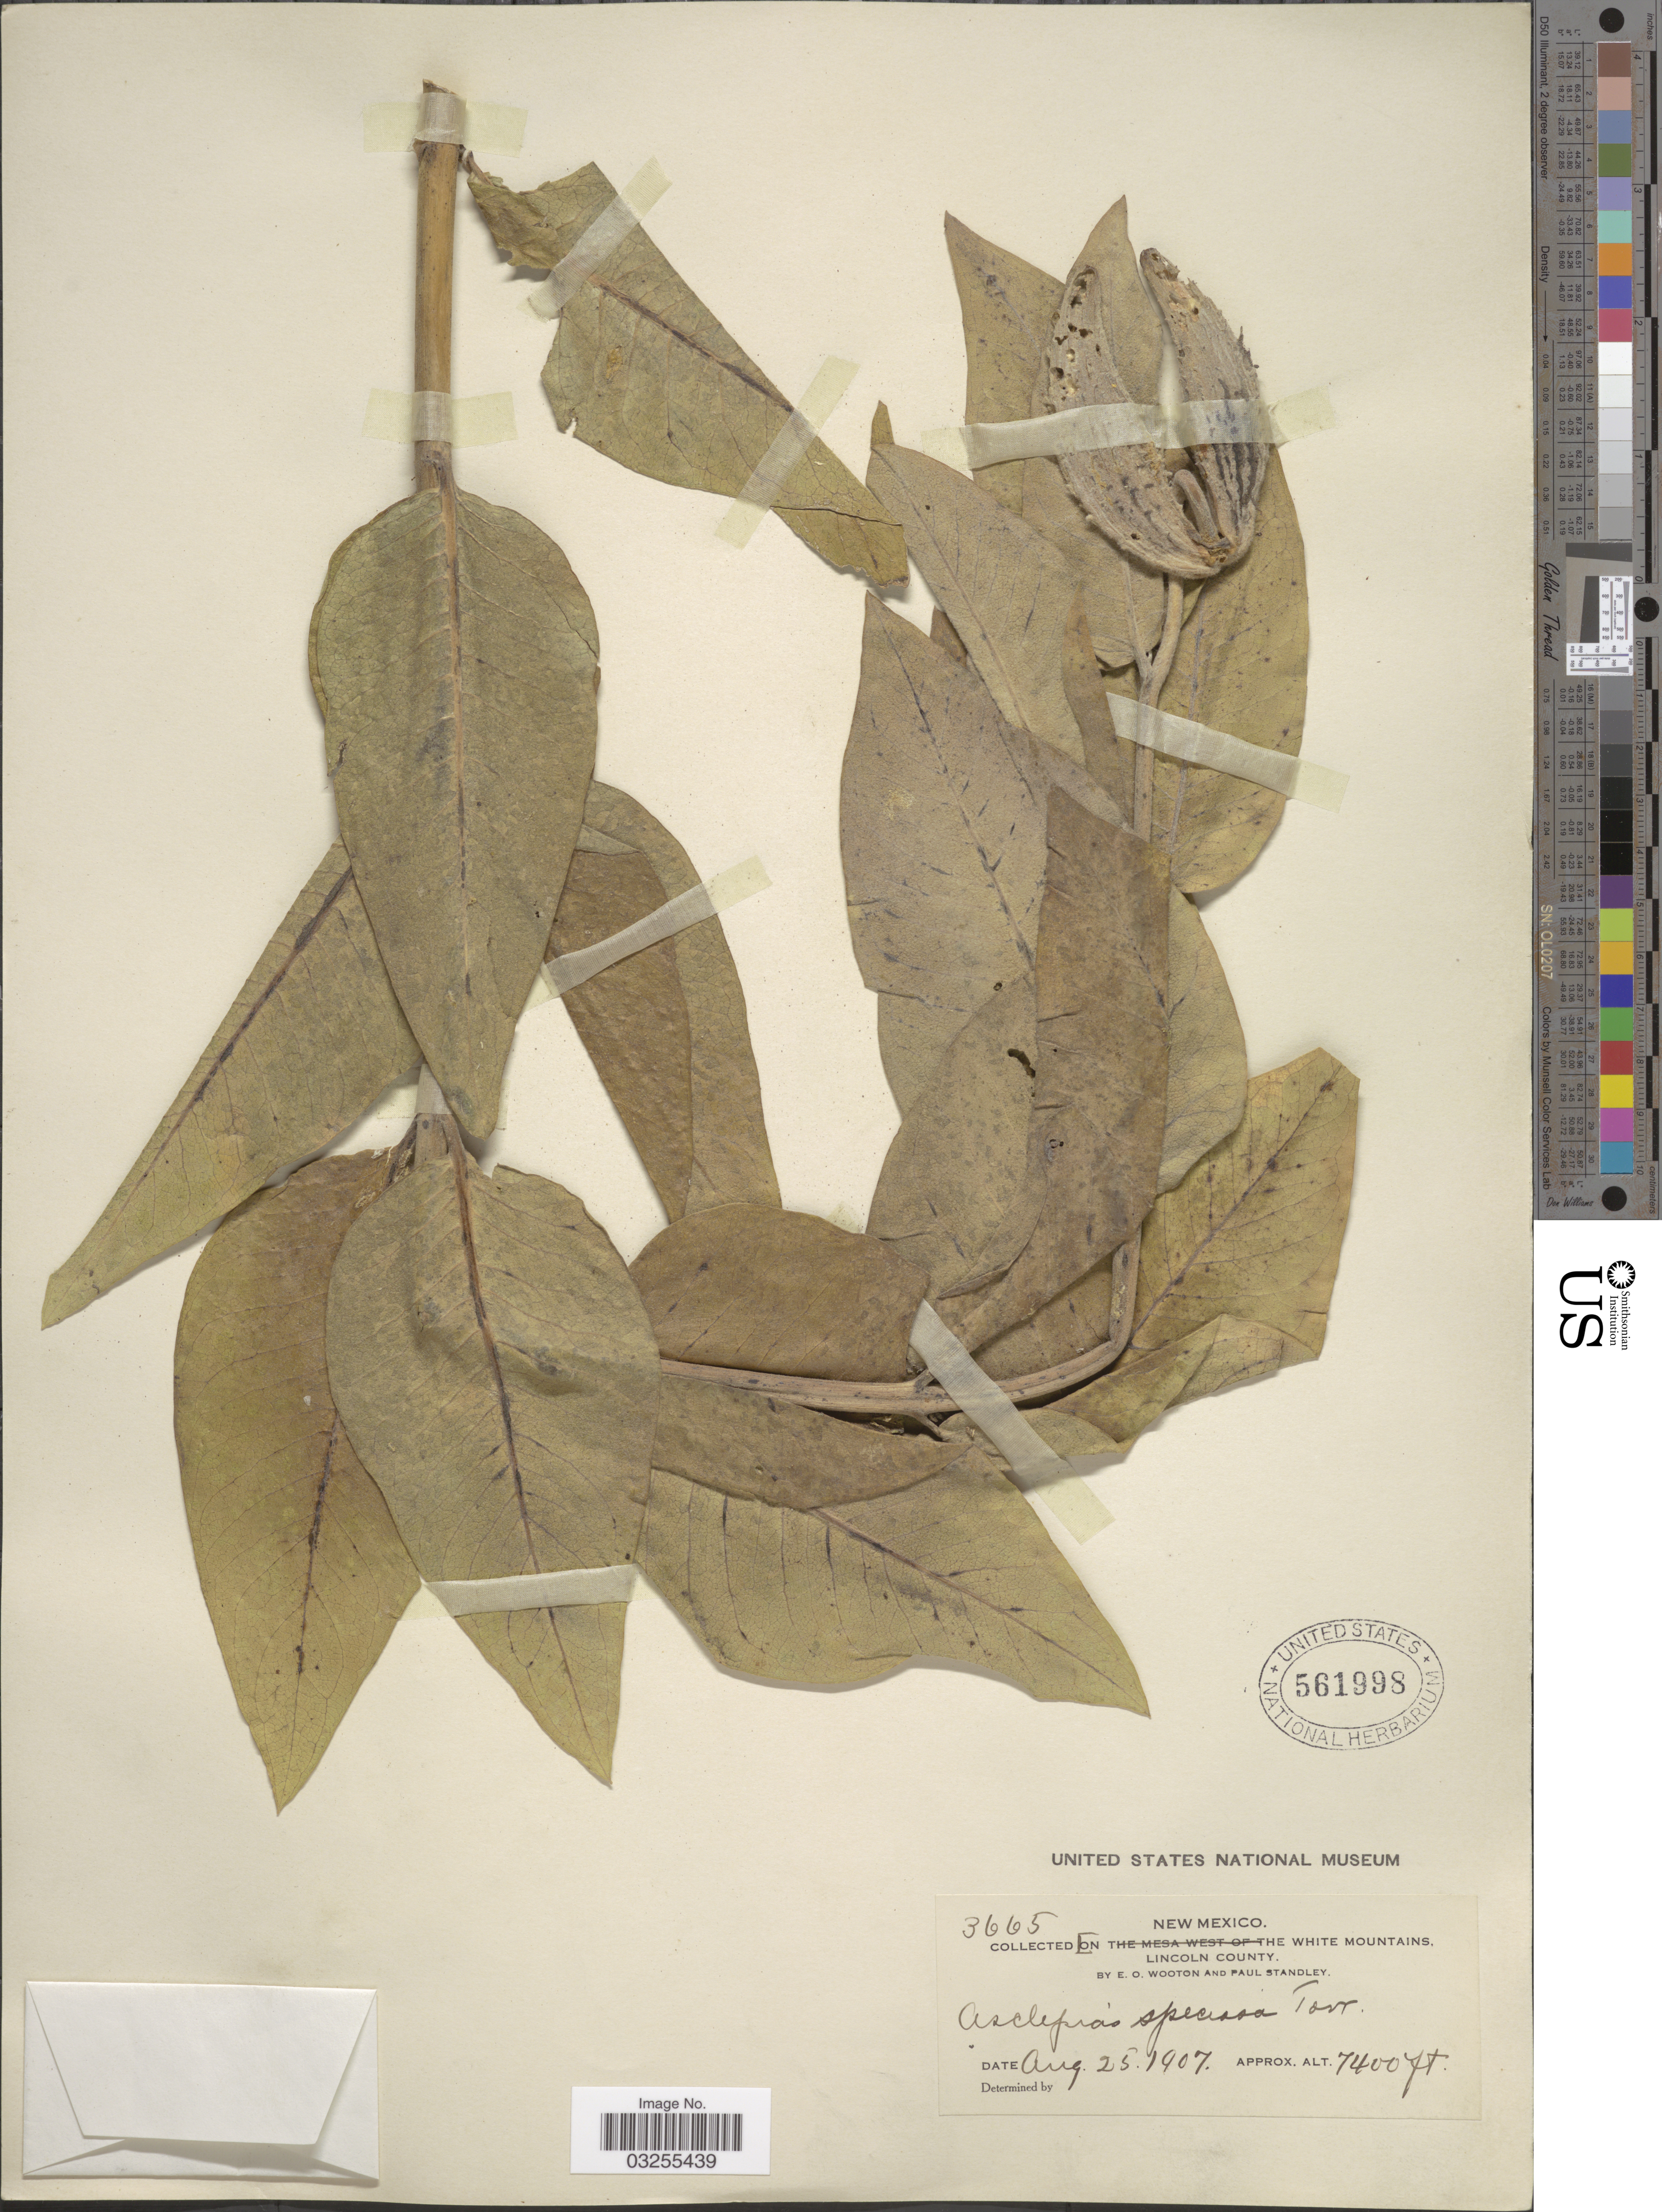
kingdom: Plantae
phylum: Tracheophyta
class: Magnoliopsida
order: Gentianales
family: Apocynaceae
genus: Asclepias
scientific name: Asclepias speciosa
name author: Torr.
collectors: E. O. Wooton & P. C. Standley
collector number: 3665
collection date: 1907-08-25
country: United States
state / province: New Mexico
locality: On The White Mountains. Lincoln County.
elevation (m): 2256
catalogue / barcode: US 561998